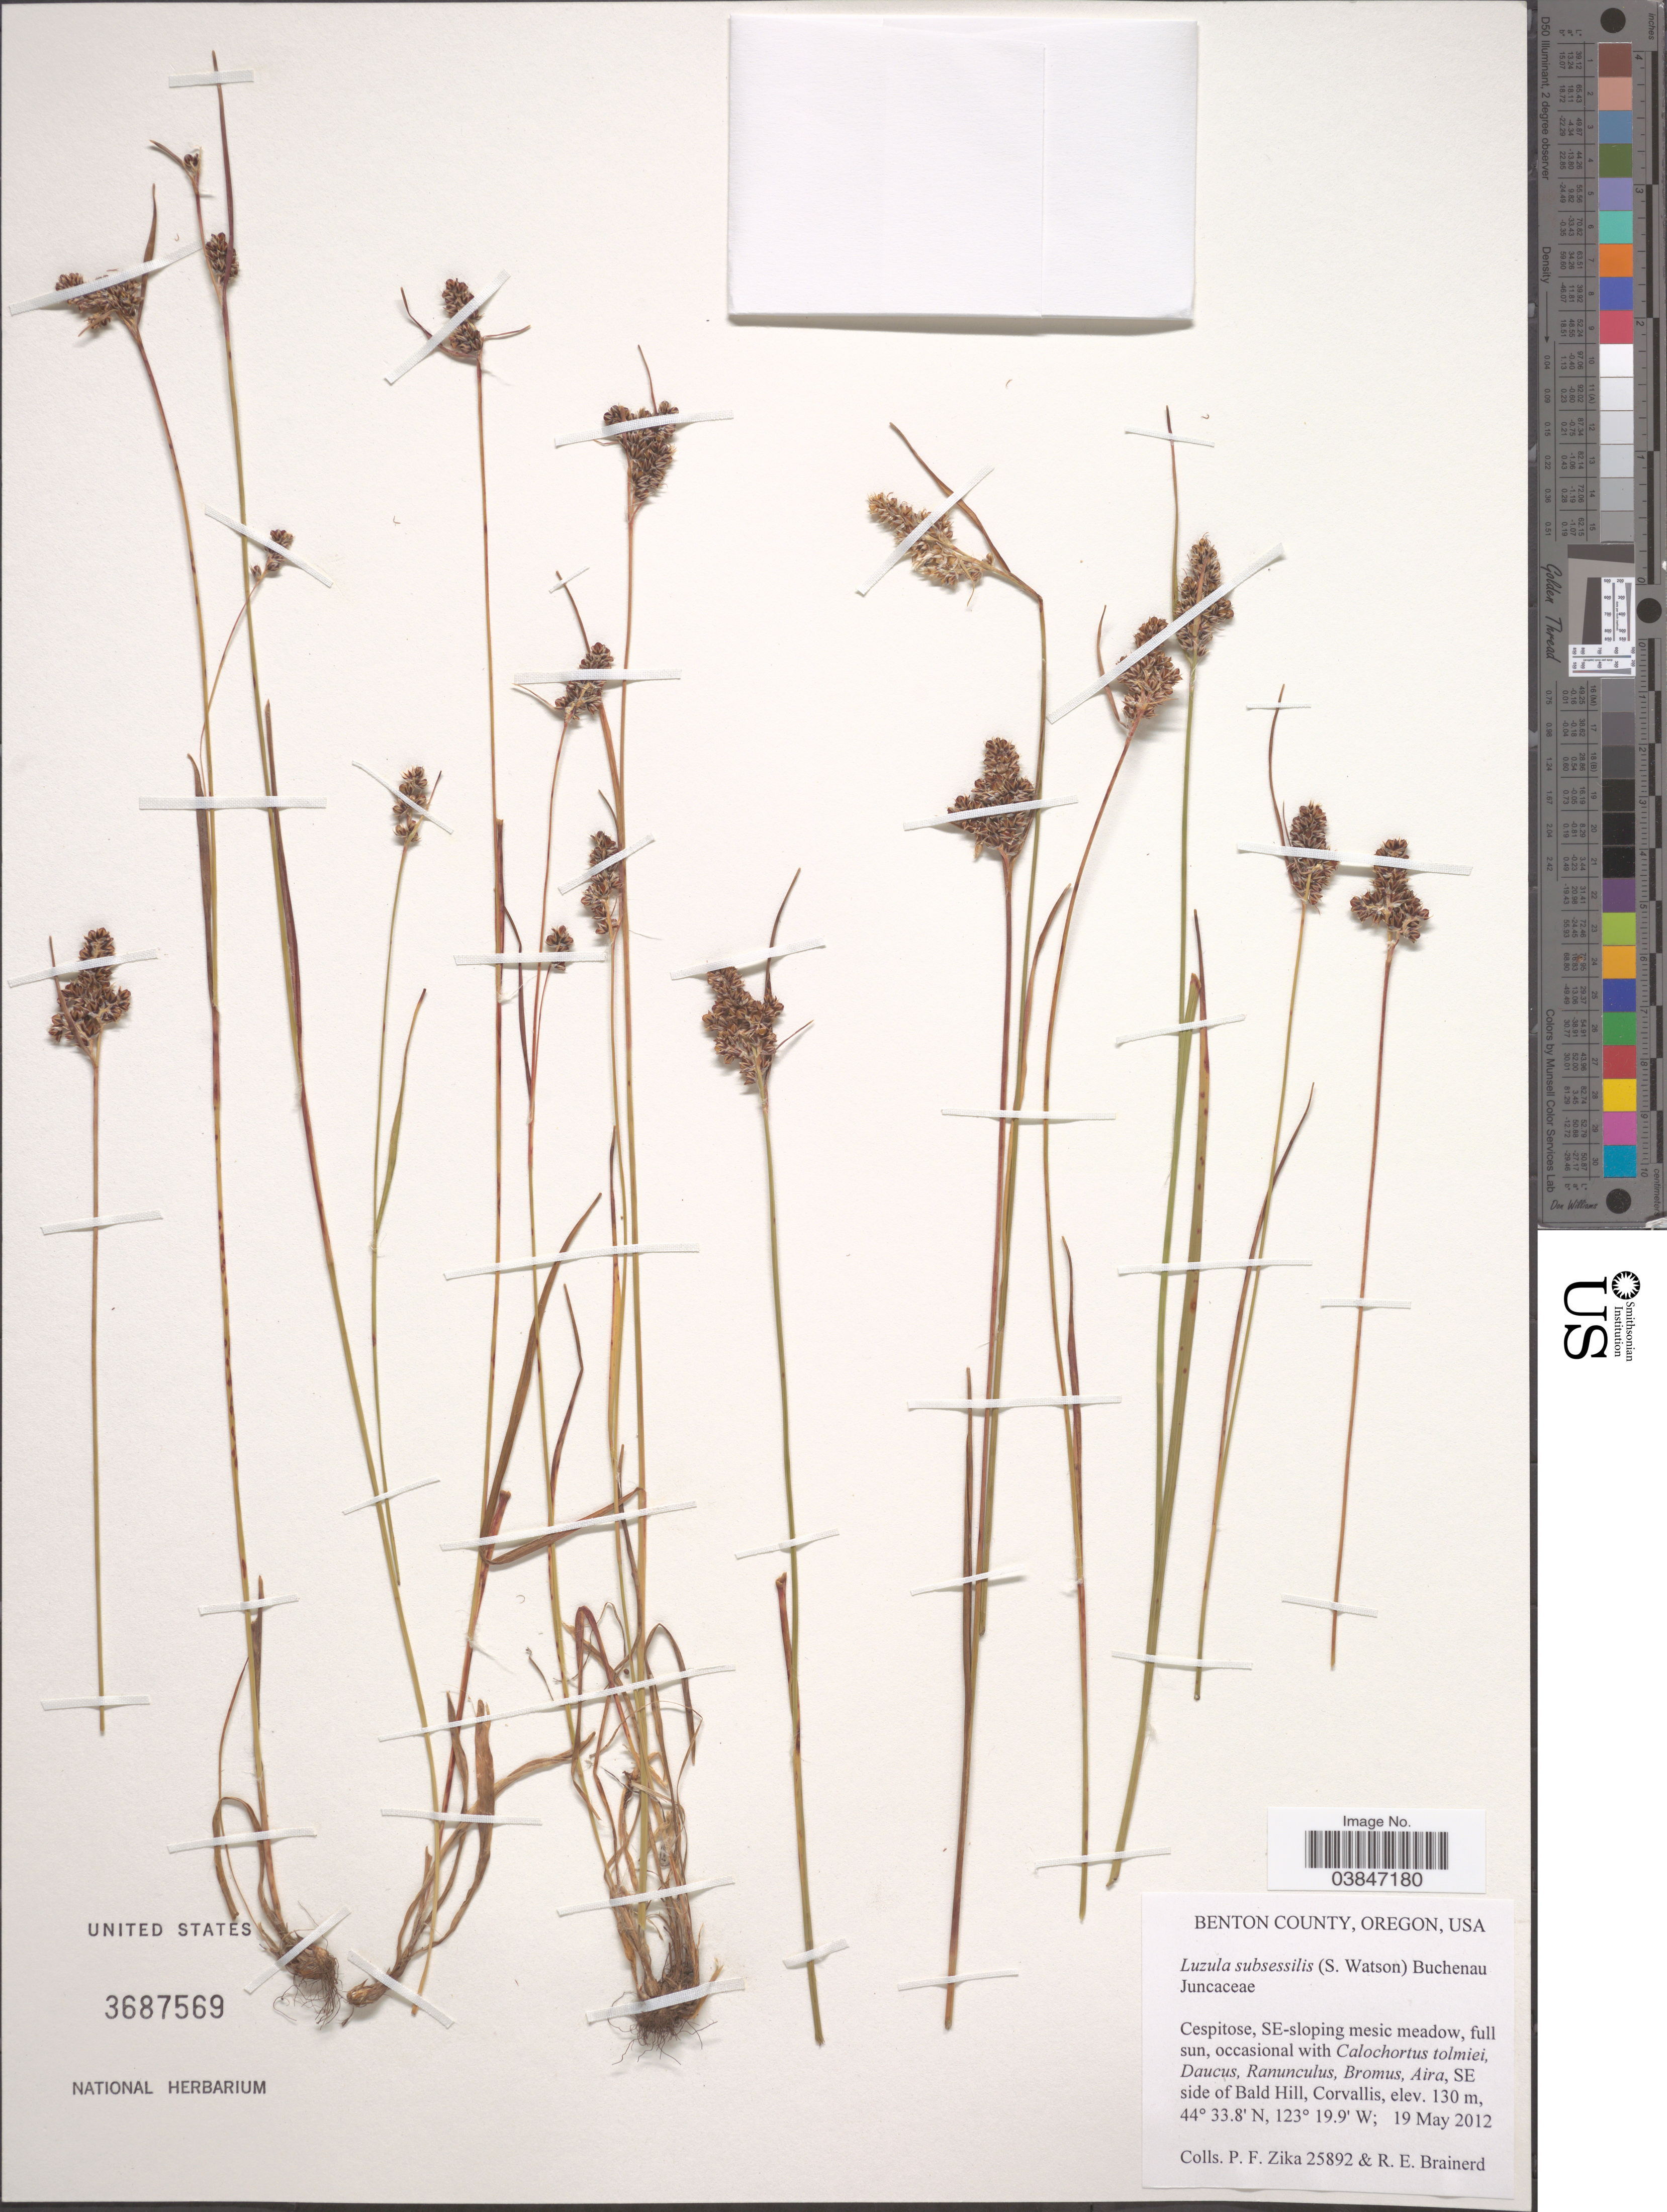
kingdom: Plantae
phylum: Tracheophyta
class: Liliopsida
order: Poales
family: Juncaceae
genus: Luzula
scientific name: Luzula subsessilis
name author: (S. Watson) Buchenau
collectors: P. F. Zika & R. Brainerd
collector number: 25892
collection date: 2012-05-19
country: United States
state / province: Oregon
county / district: Benton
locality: Benton County. Cespitose, SE-sloping mesic meadow, SE side of Bald Hill, Corvallis.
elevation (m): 130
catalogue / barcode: US 3687569